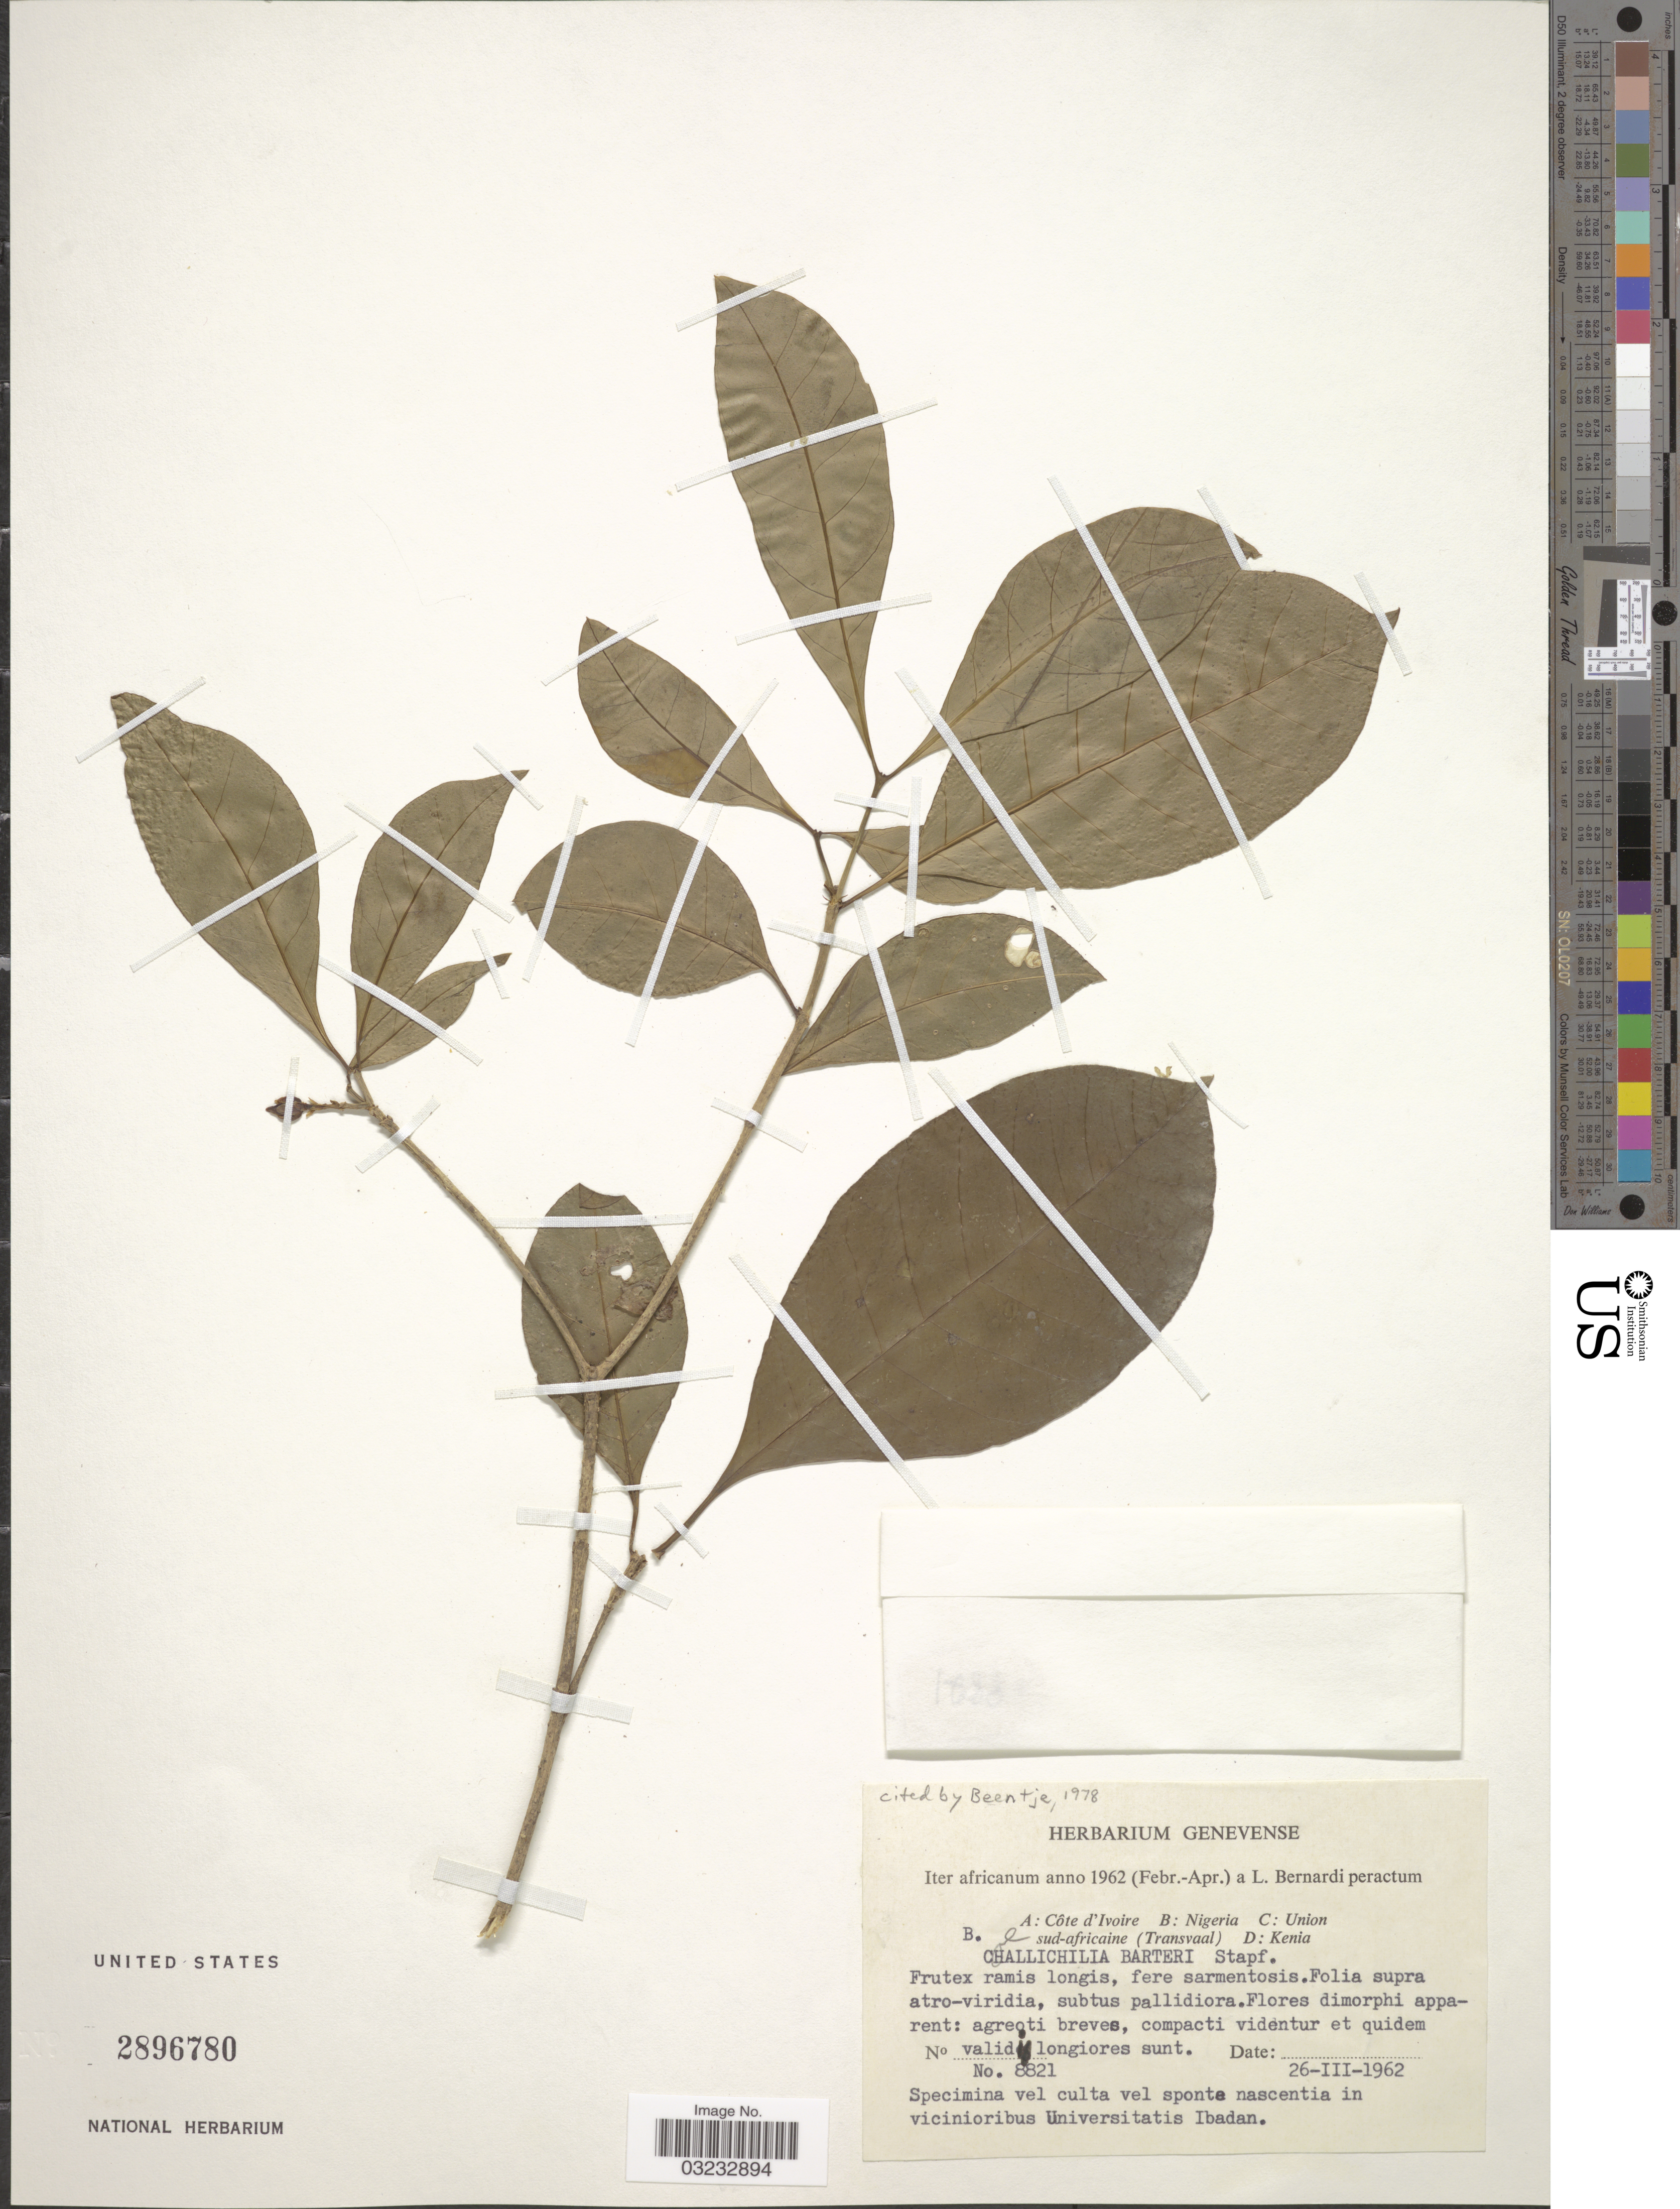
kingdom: Plantae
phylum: Tracheophyta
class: Magnoliopsida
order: Gentianales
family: Apocynaceae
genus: Callichilia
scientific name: Callichilia barteri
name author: (Hook. f.) Stapf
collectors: L. Bernardi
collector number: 8821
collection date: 1962-03-26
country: Nigeria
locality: In vicinioribus Universitatis Ibadan. [unsure placement]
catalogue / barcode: US 2896780